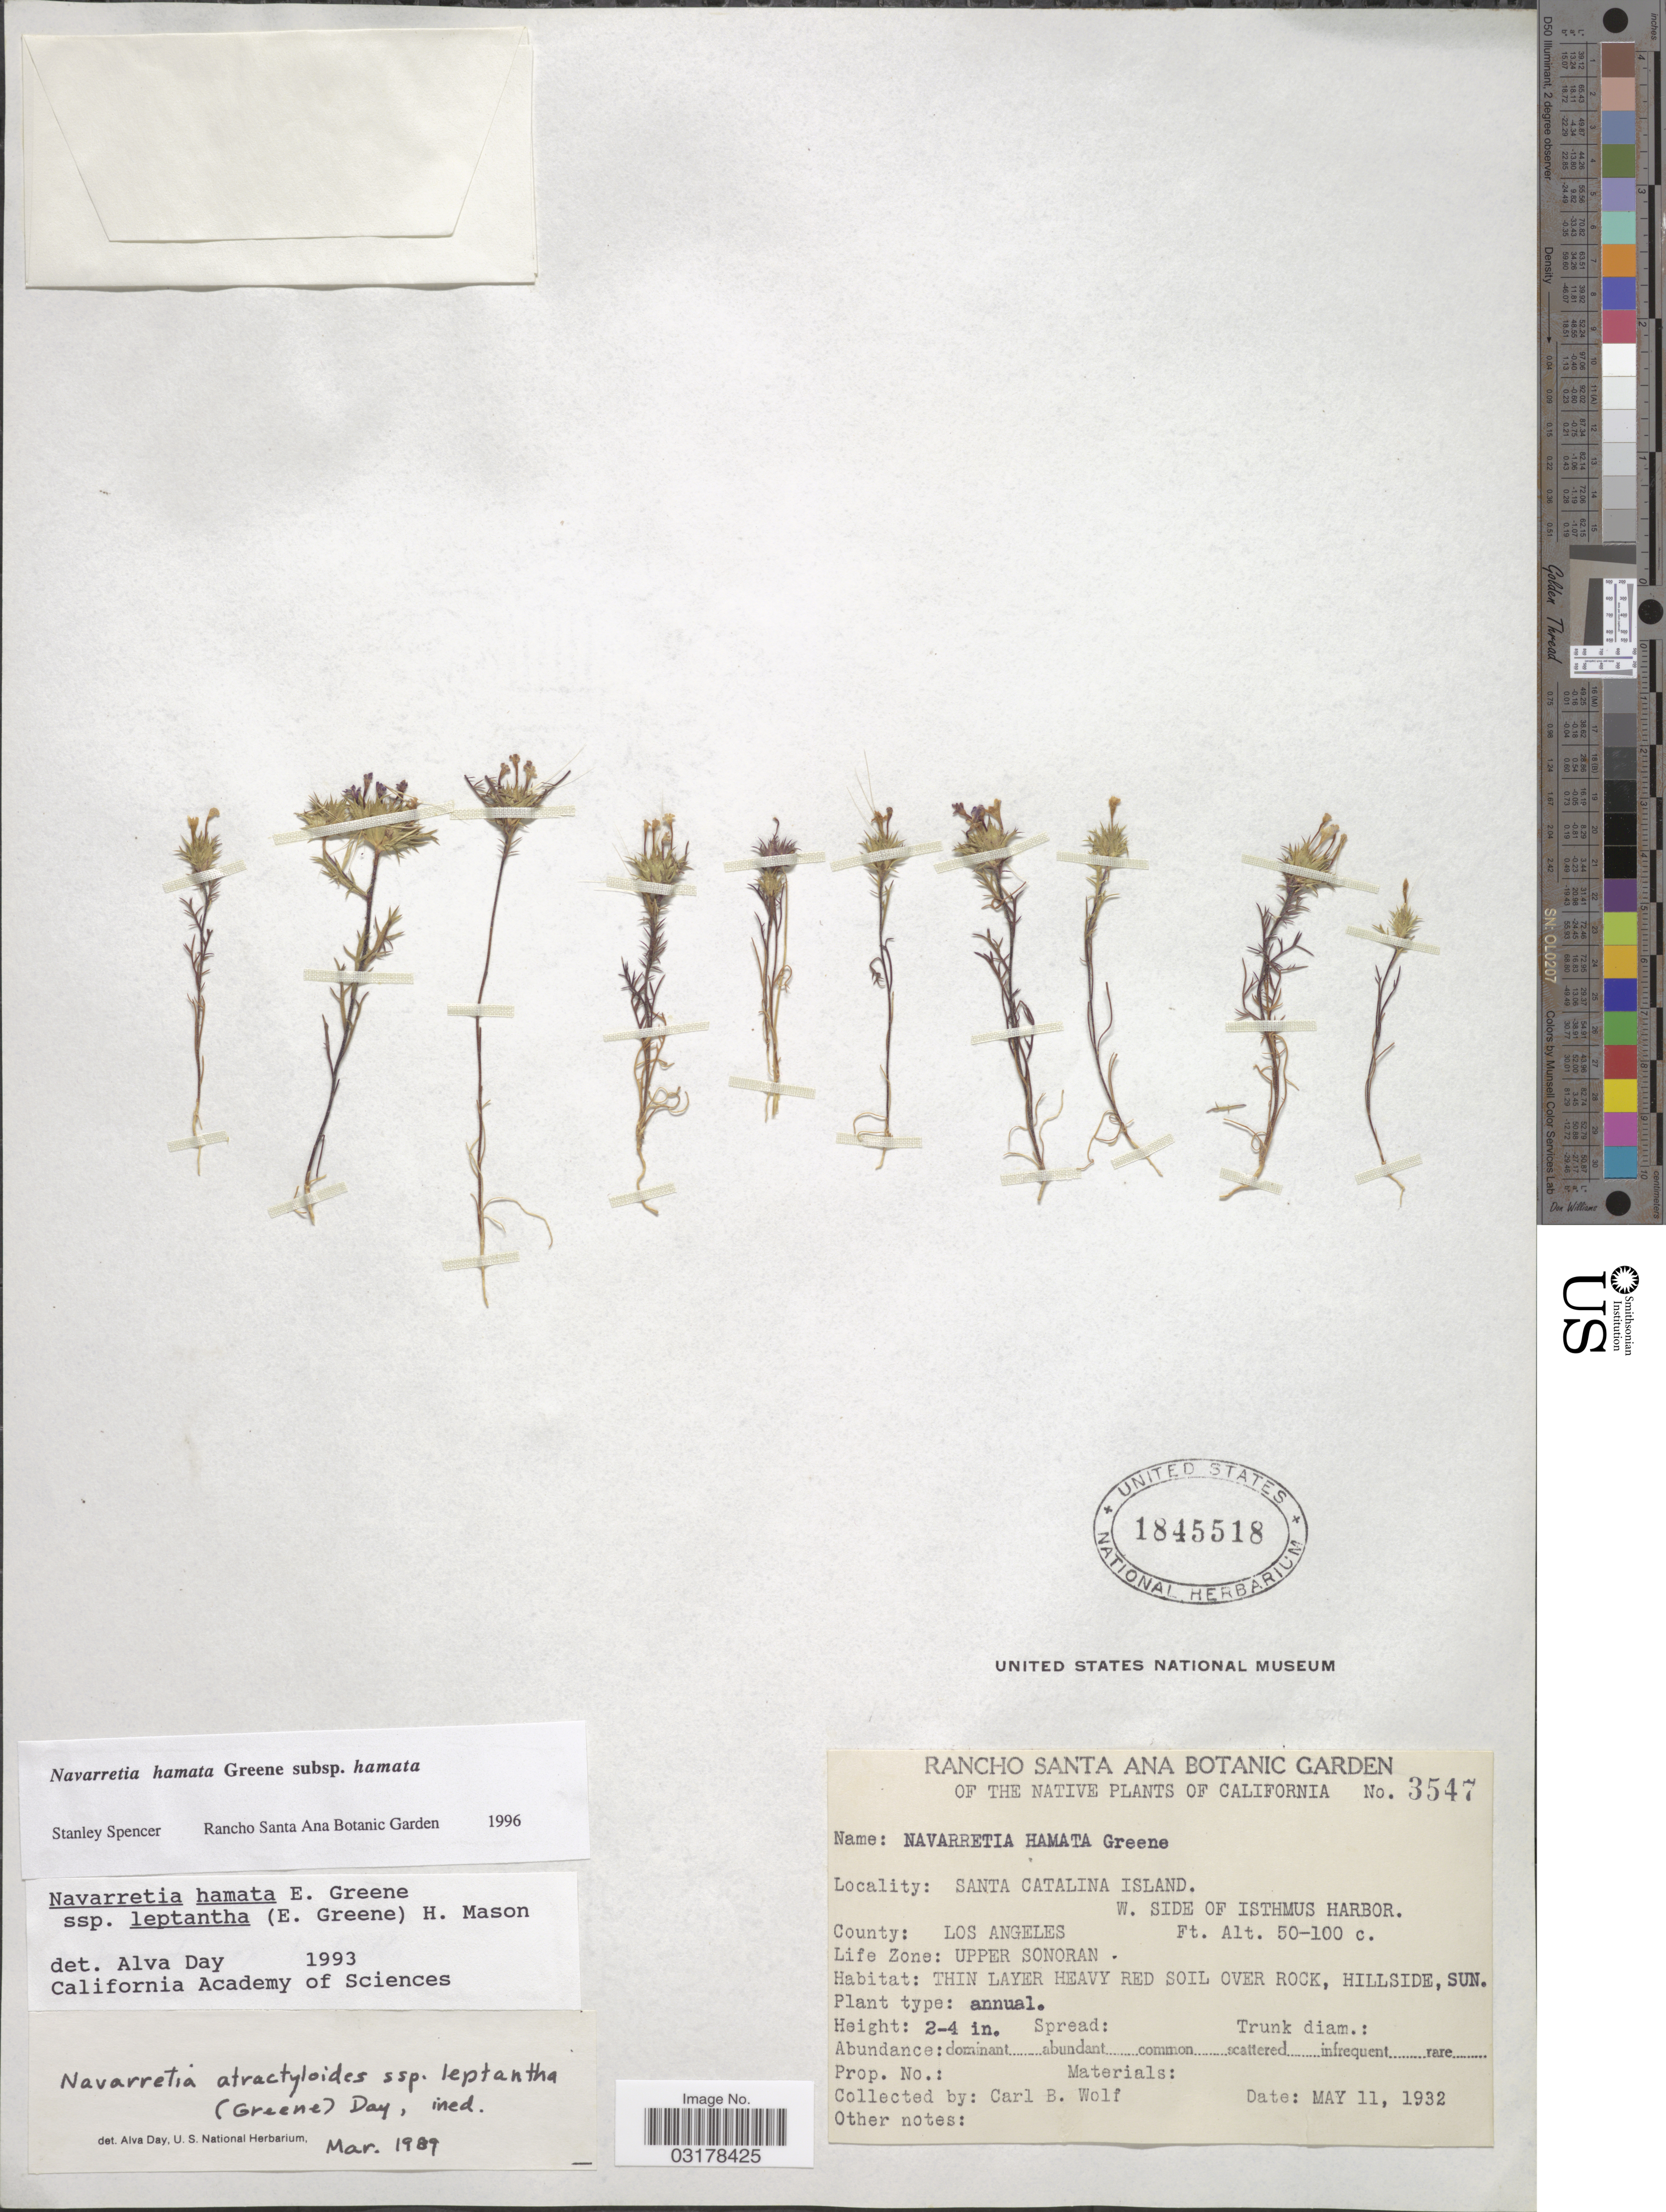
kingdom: Plantae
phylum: Tracheophyta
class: Magnoliopsida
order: Ericales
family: Polemoniaceae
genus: Navarretia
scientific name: Navarretia hamata var. hamata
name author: Greene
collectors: C. B. Wolf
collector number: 3547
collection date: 1932-05-11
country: United States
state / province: California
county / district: Los Angeles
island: Santa Catalina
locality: Santa Catalina Island. W. Side of Isthmus Harbor. County: Los Angeles. Life Zone: Upper Sonoran.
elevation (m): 15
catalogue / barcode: US 1845518